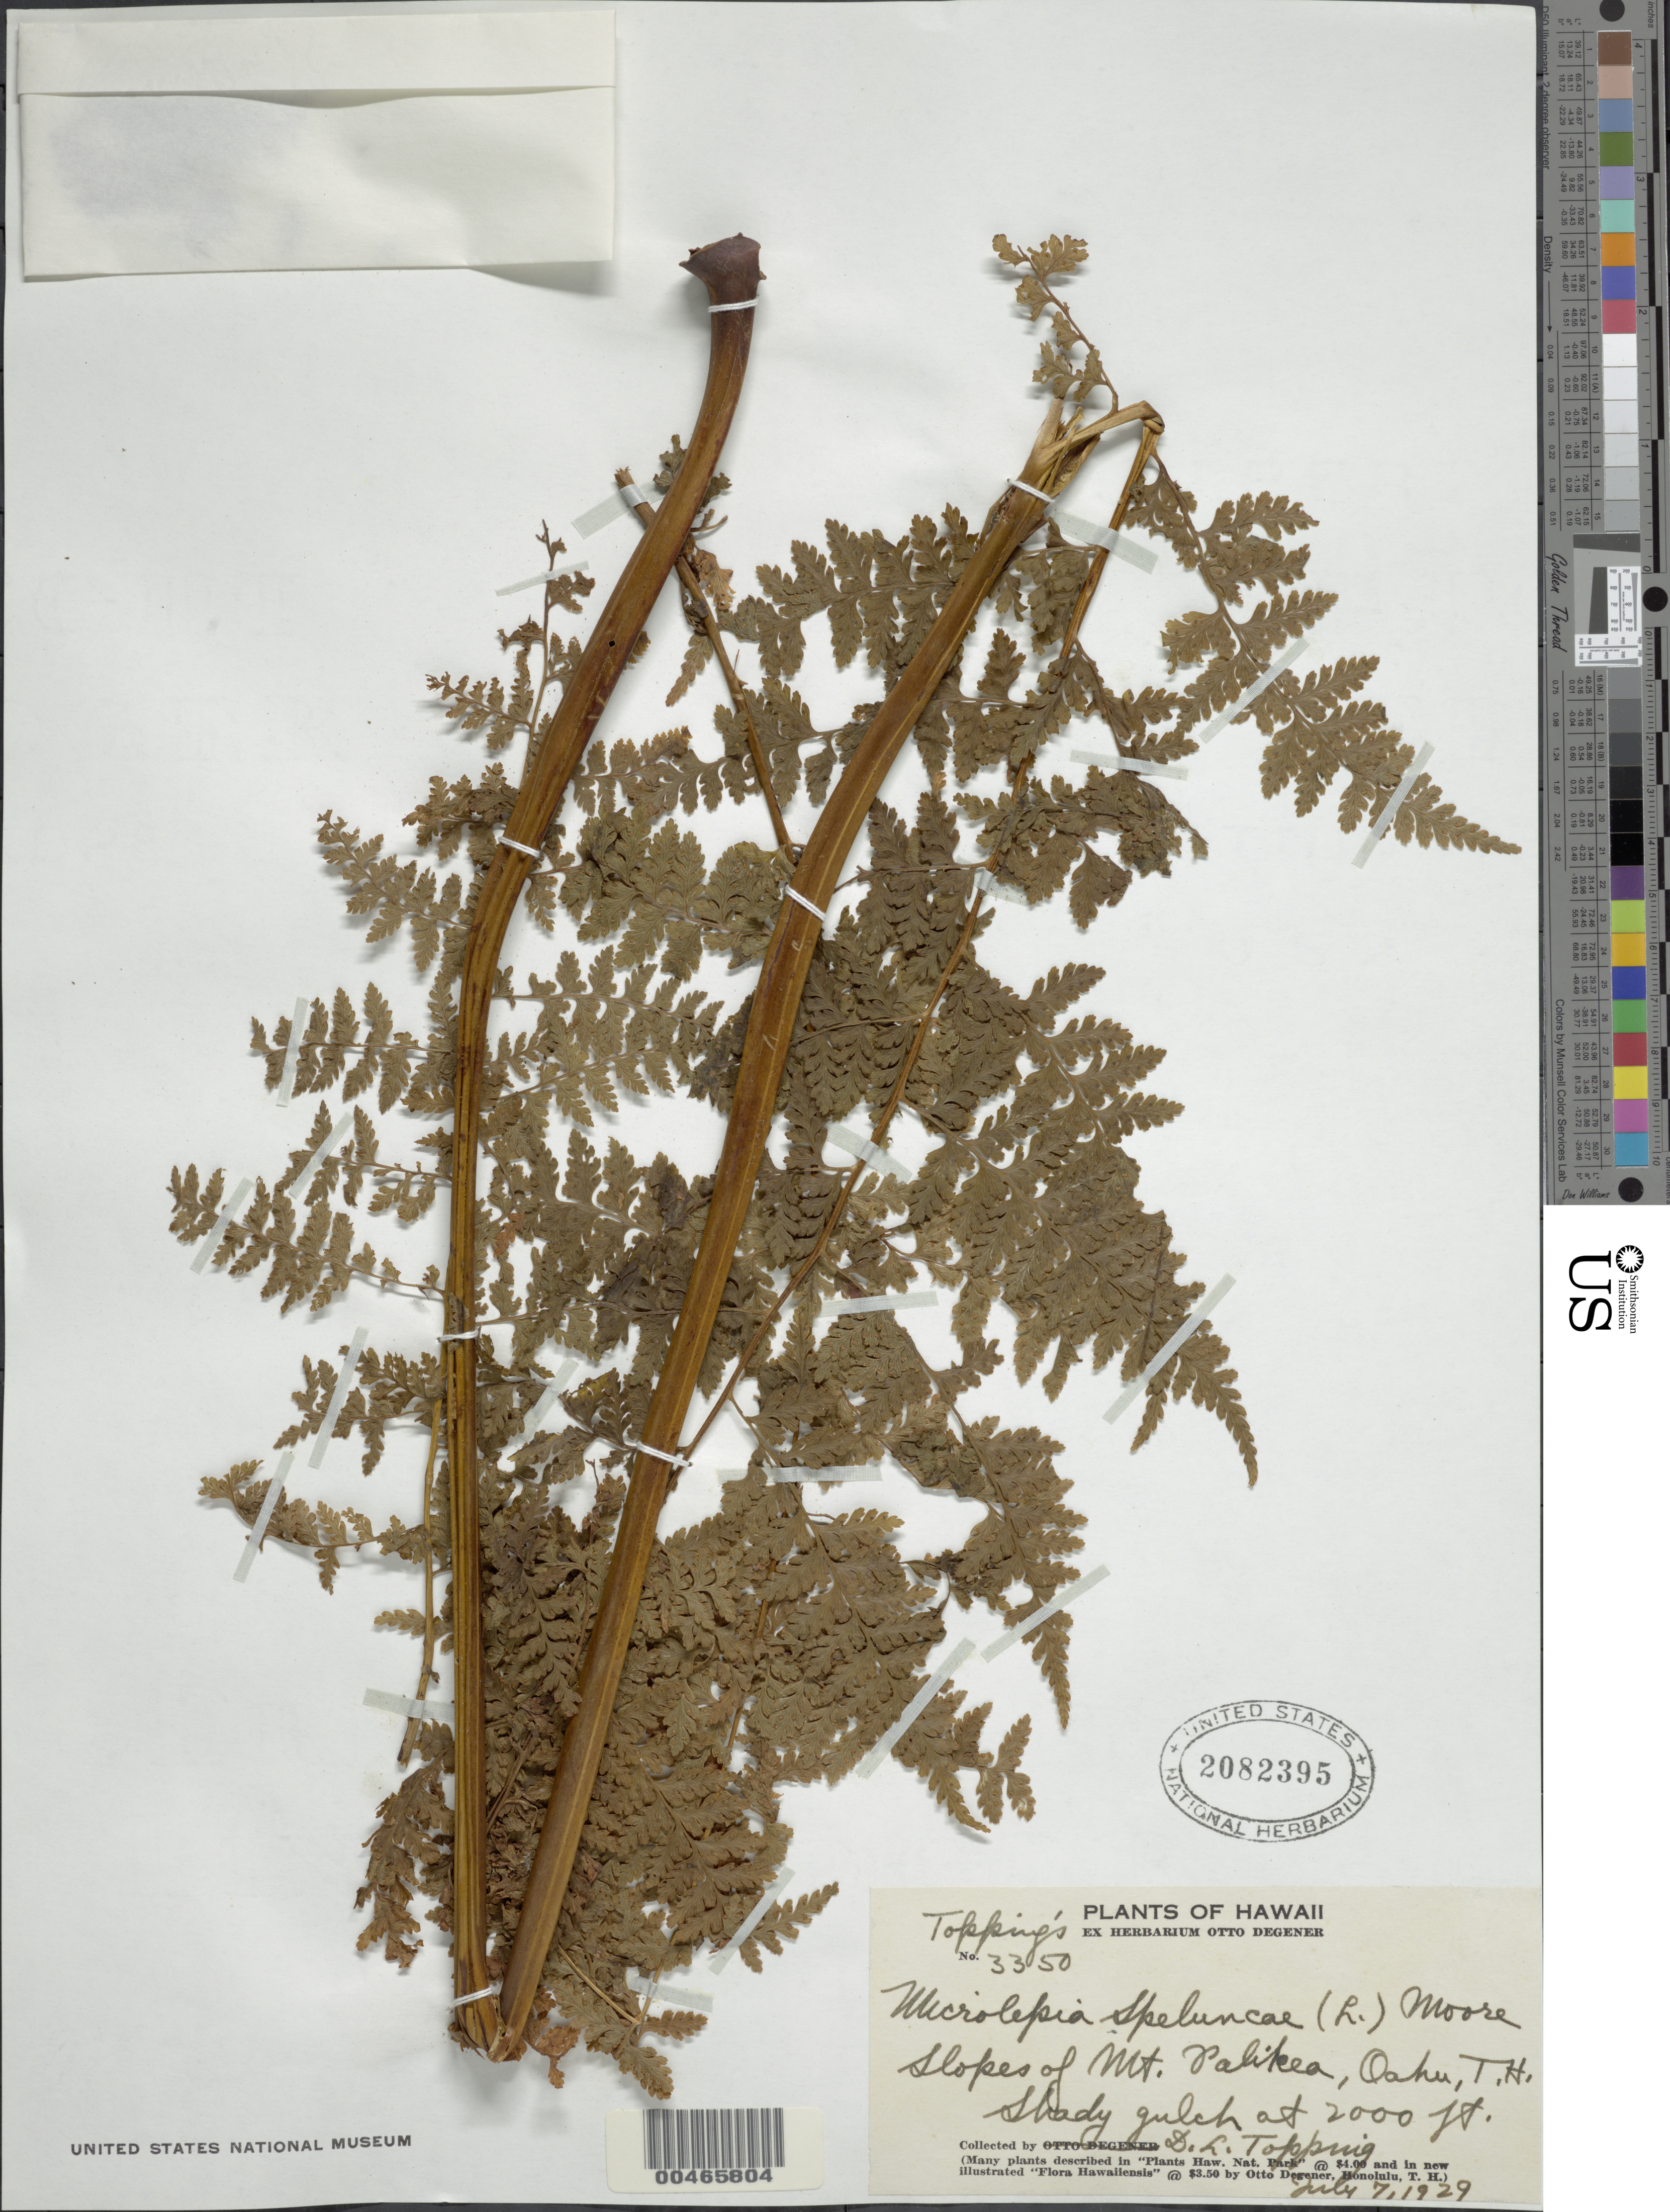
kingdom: Plantae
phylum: Tracheophyta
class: Polypodiopsida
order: Polypodiales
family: Dennstaedtiaceae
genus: Microlepia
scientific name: Microlepia speluncae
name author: (L.) T. Moore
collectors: D. L. Topping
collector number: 3350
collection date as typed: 7 Jul 1929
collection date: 1929-07-07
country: United States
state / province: Hawaii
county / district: Honolulu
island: Oahu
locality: Slopes of Mt. Palikea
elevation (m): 610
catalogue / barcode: US 2082395